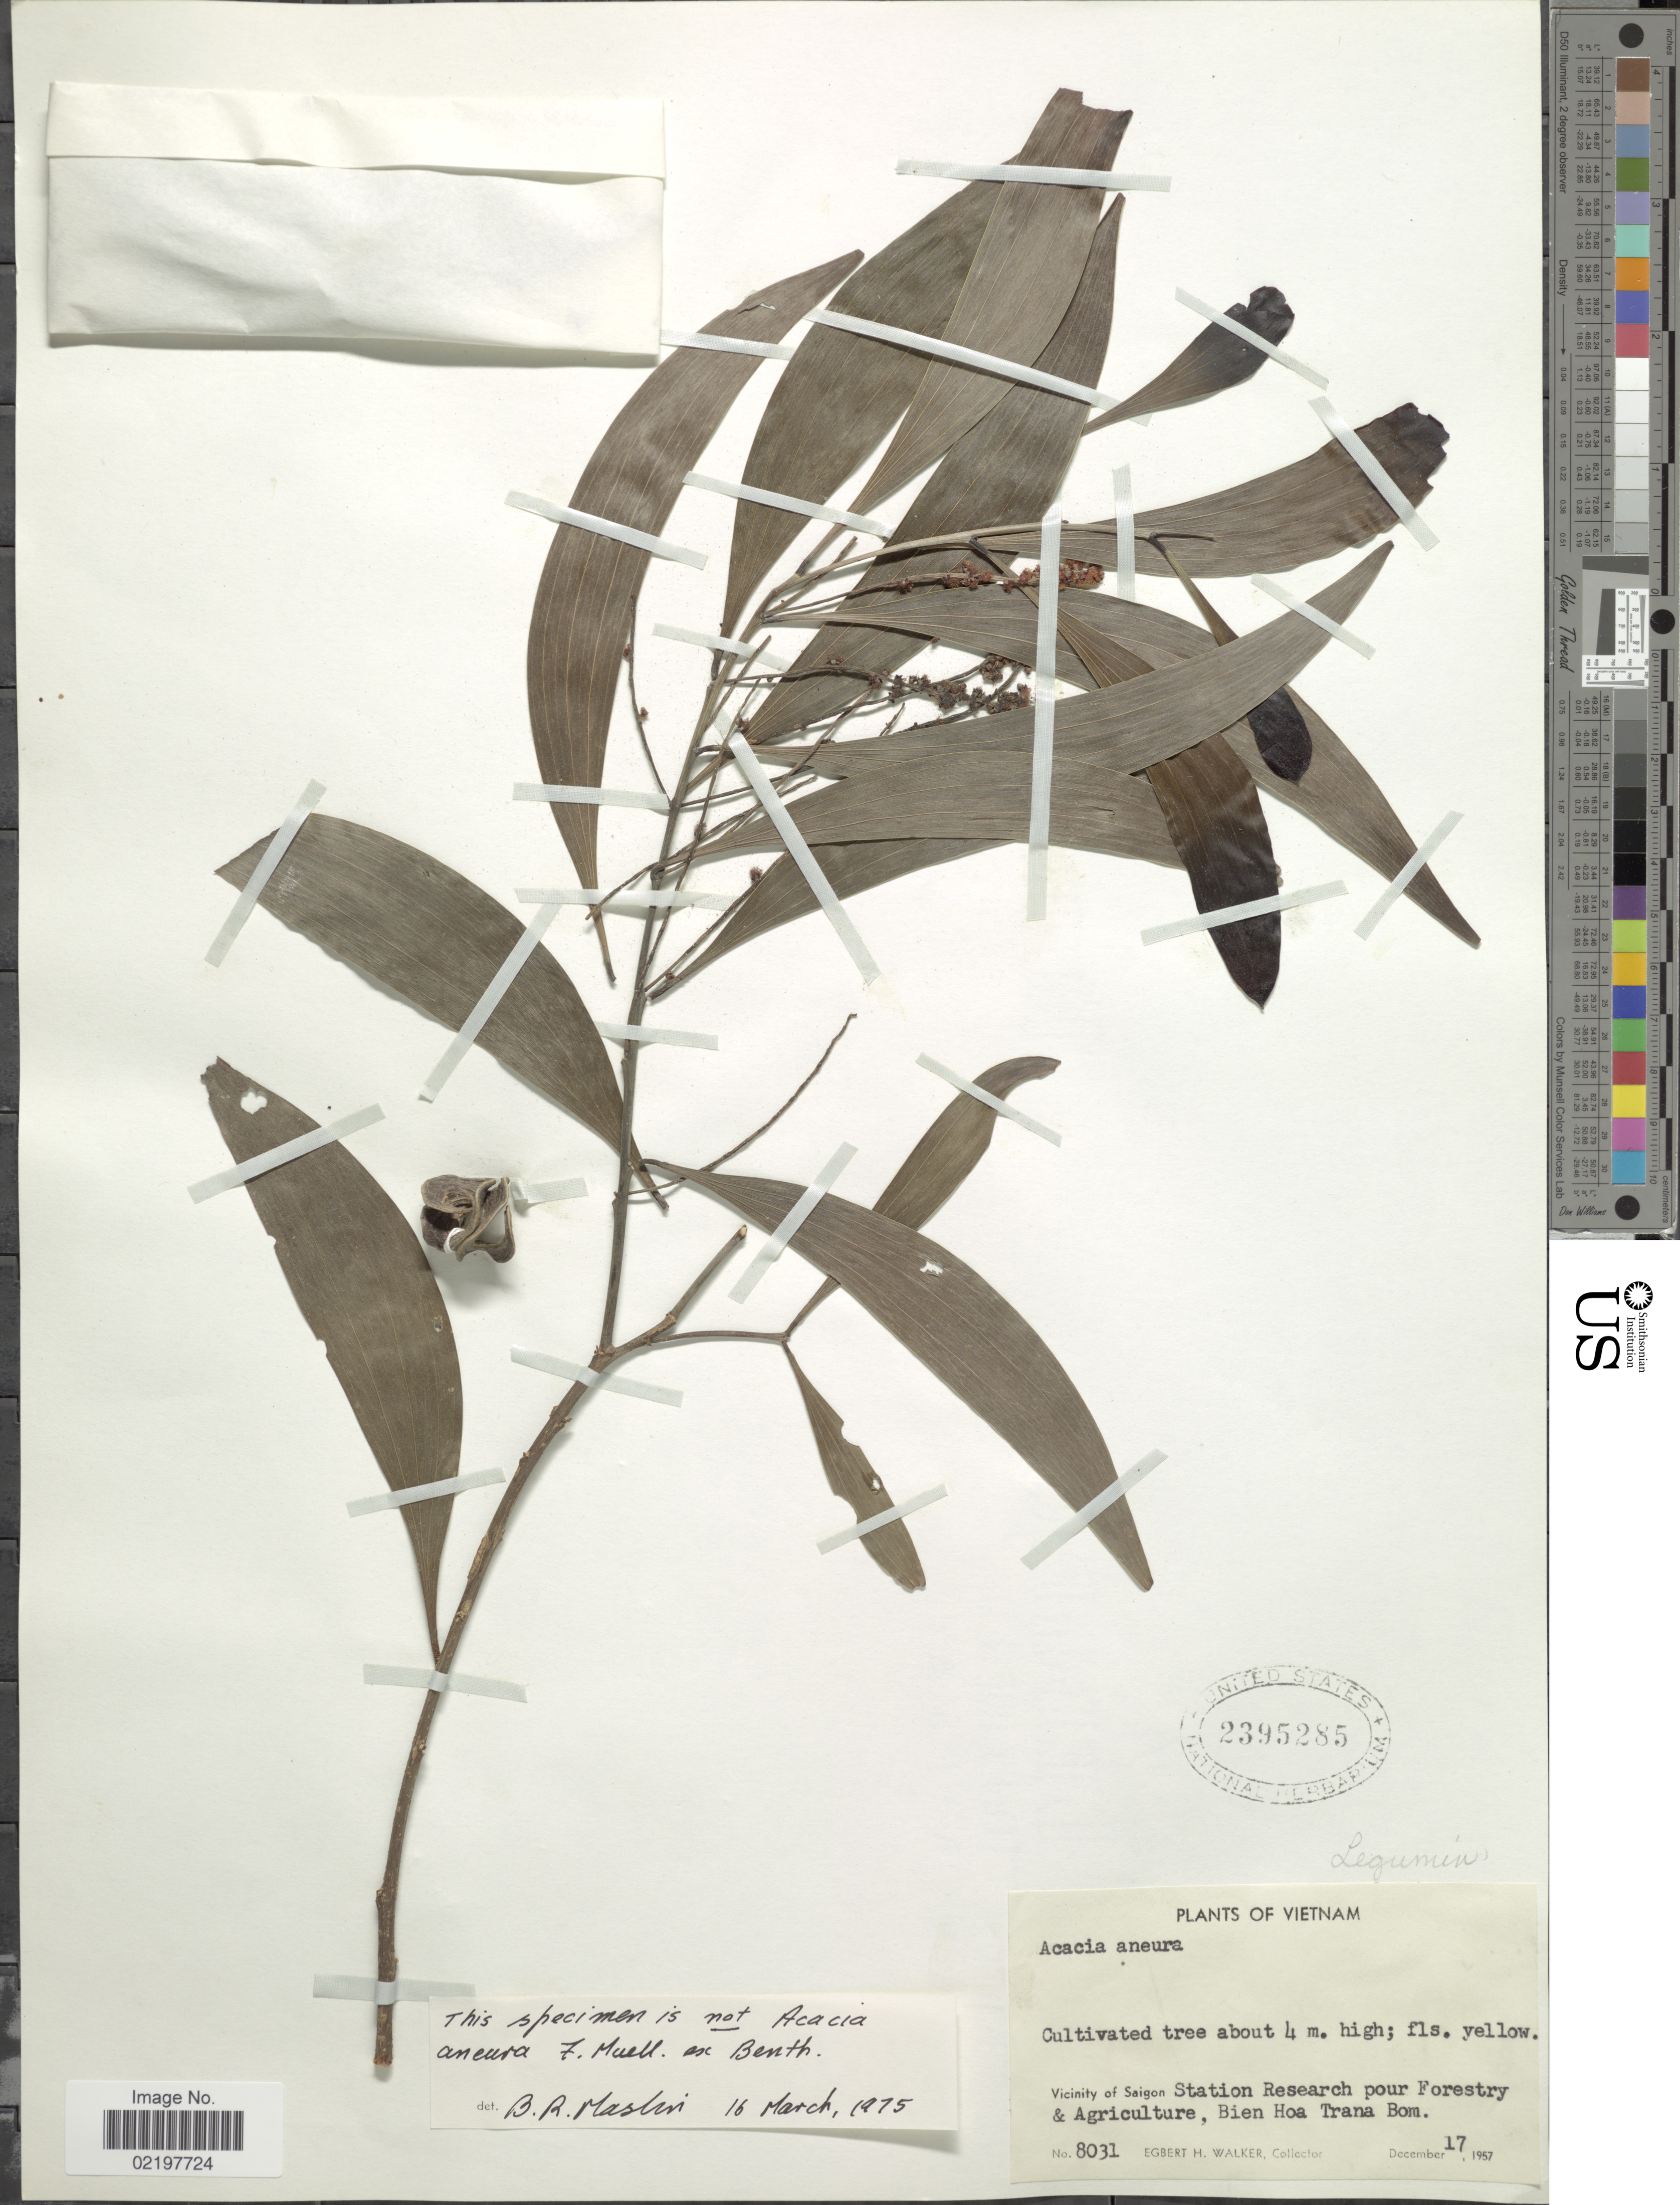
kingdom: Plantae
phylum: Tracheophyta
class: Magnoliopsida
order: Fabales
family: Fabaceae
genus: Acacia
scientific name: Acacia sp.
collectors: E. H. Walker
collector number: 8031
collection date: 1957-12-17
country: Vietnam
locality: Vietnam, Vicinity of Saigon, Station Research pour Forestery & Agriculture, Bien Hoa Trana Bom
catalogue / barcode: US 2395285